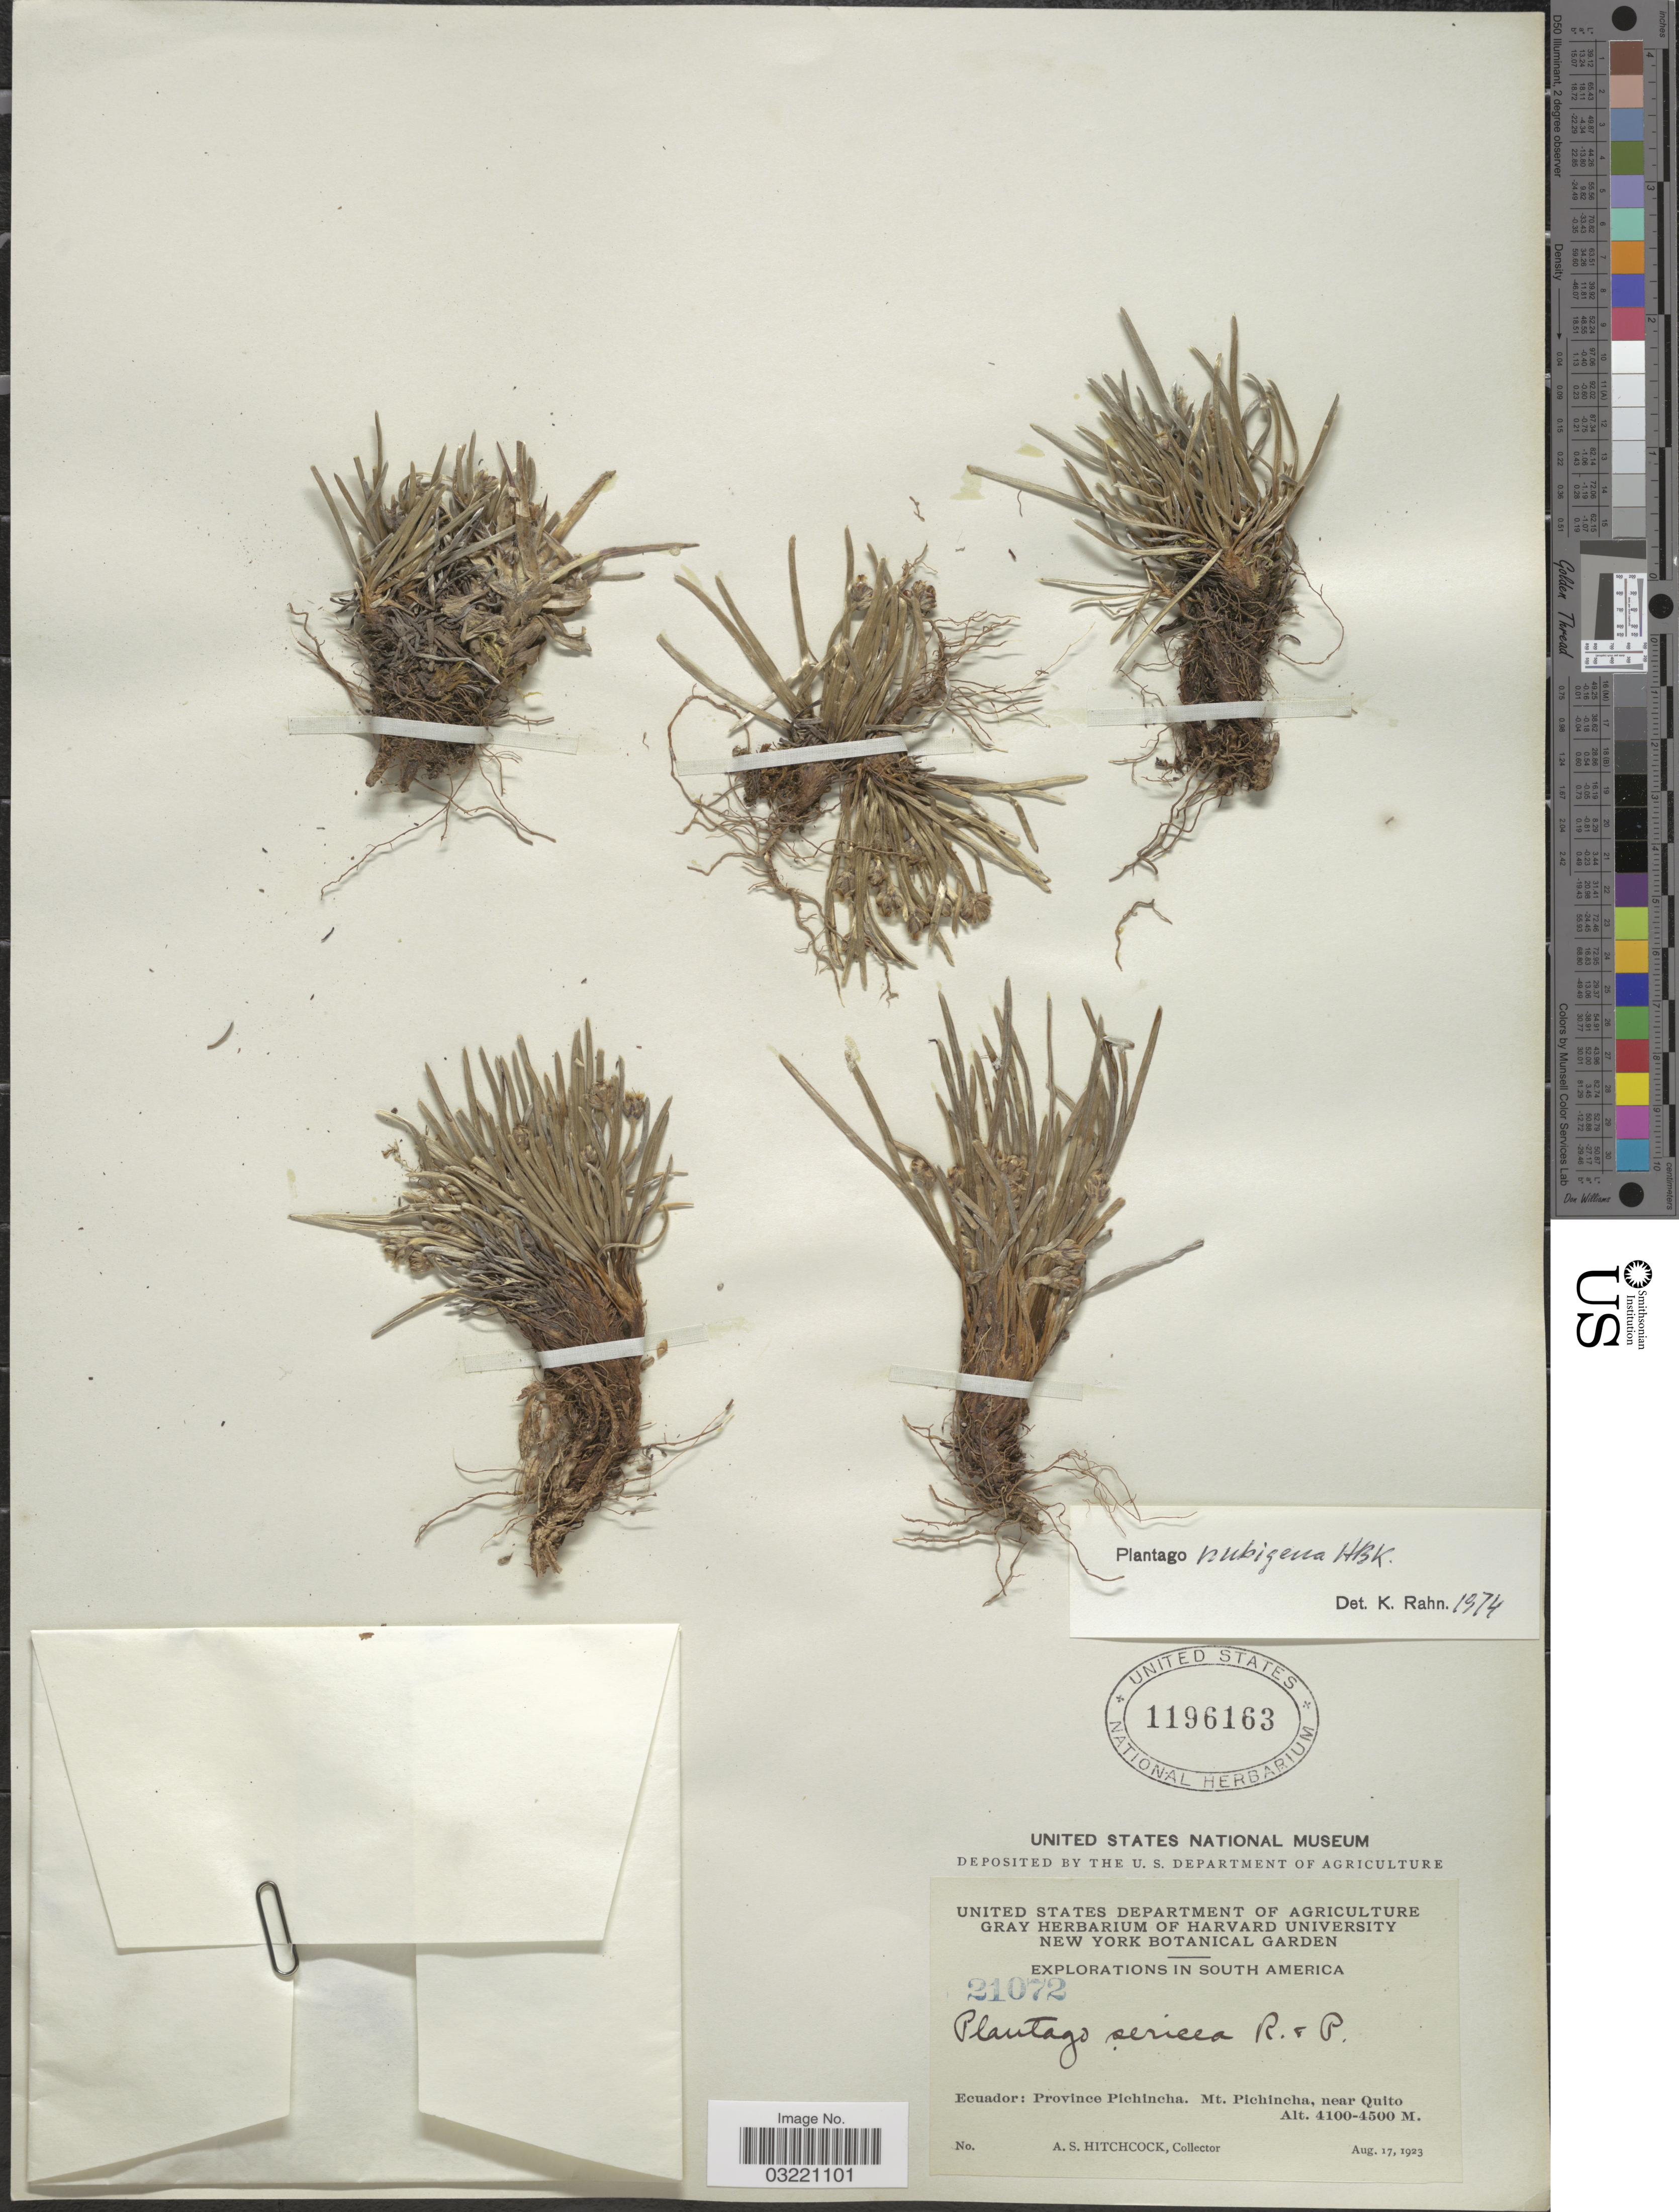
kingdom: Plantae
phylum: Tracheophyta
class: Magnoliopsida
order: Lamiales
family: Plantaginaceae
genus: Plantago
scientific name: Plantago sericea subsp. nubigena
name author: (Kunth) Rahn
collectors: A. S. Hitchcock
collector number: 21072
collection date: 1923-08-17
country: Ecuador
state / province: Pichincha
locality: Mt. Pichincha, near Quito.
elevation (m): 4100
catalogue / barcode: US 1196163